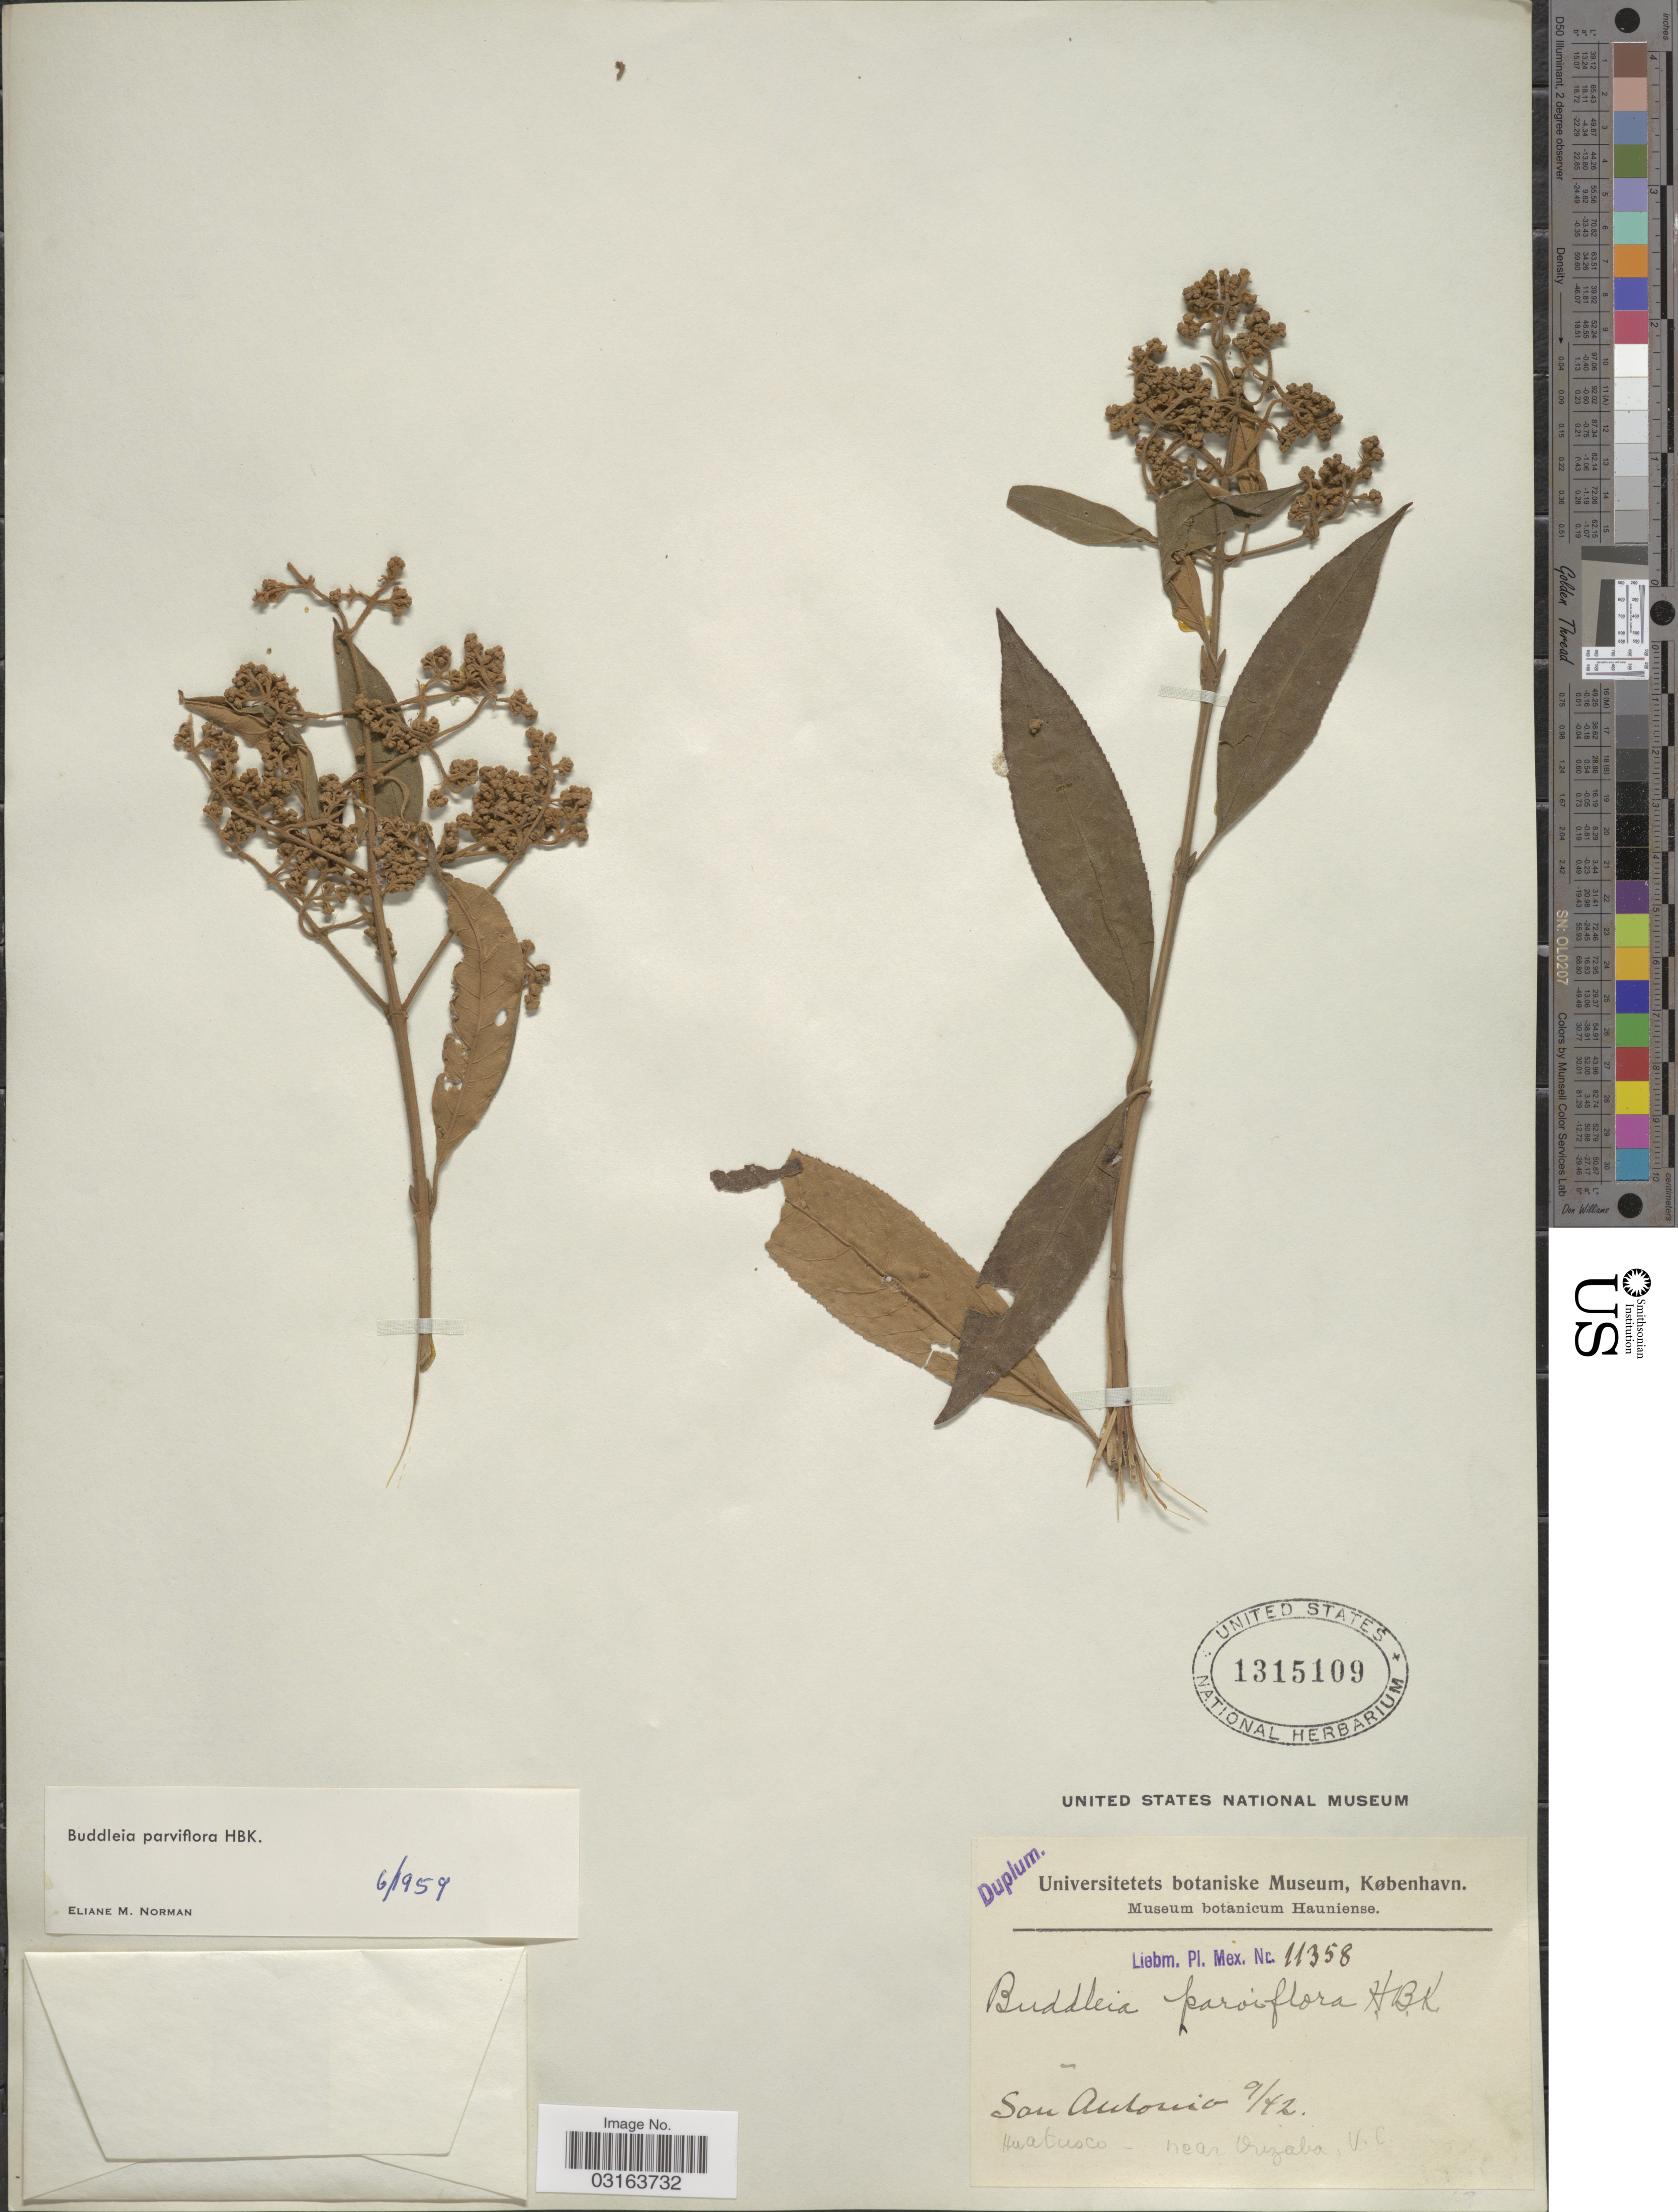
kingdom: Plantae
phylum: Tracheophyta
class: Magnoliopsida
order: Lamiales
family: Scrophulariaceae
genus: Buddleja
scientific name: Buddleja parviflora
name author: Kunth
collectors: Liebm.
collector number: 11358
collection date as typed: Transcribed d/m/y: /9/42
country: Mexico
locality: San Antonio. Huatusco - near Orizaba, V.C.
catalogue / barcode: US 1315109